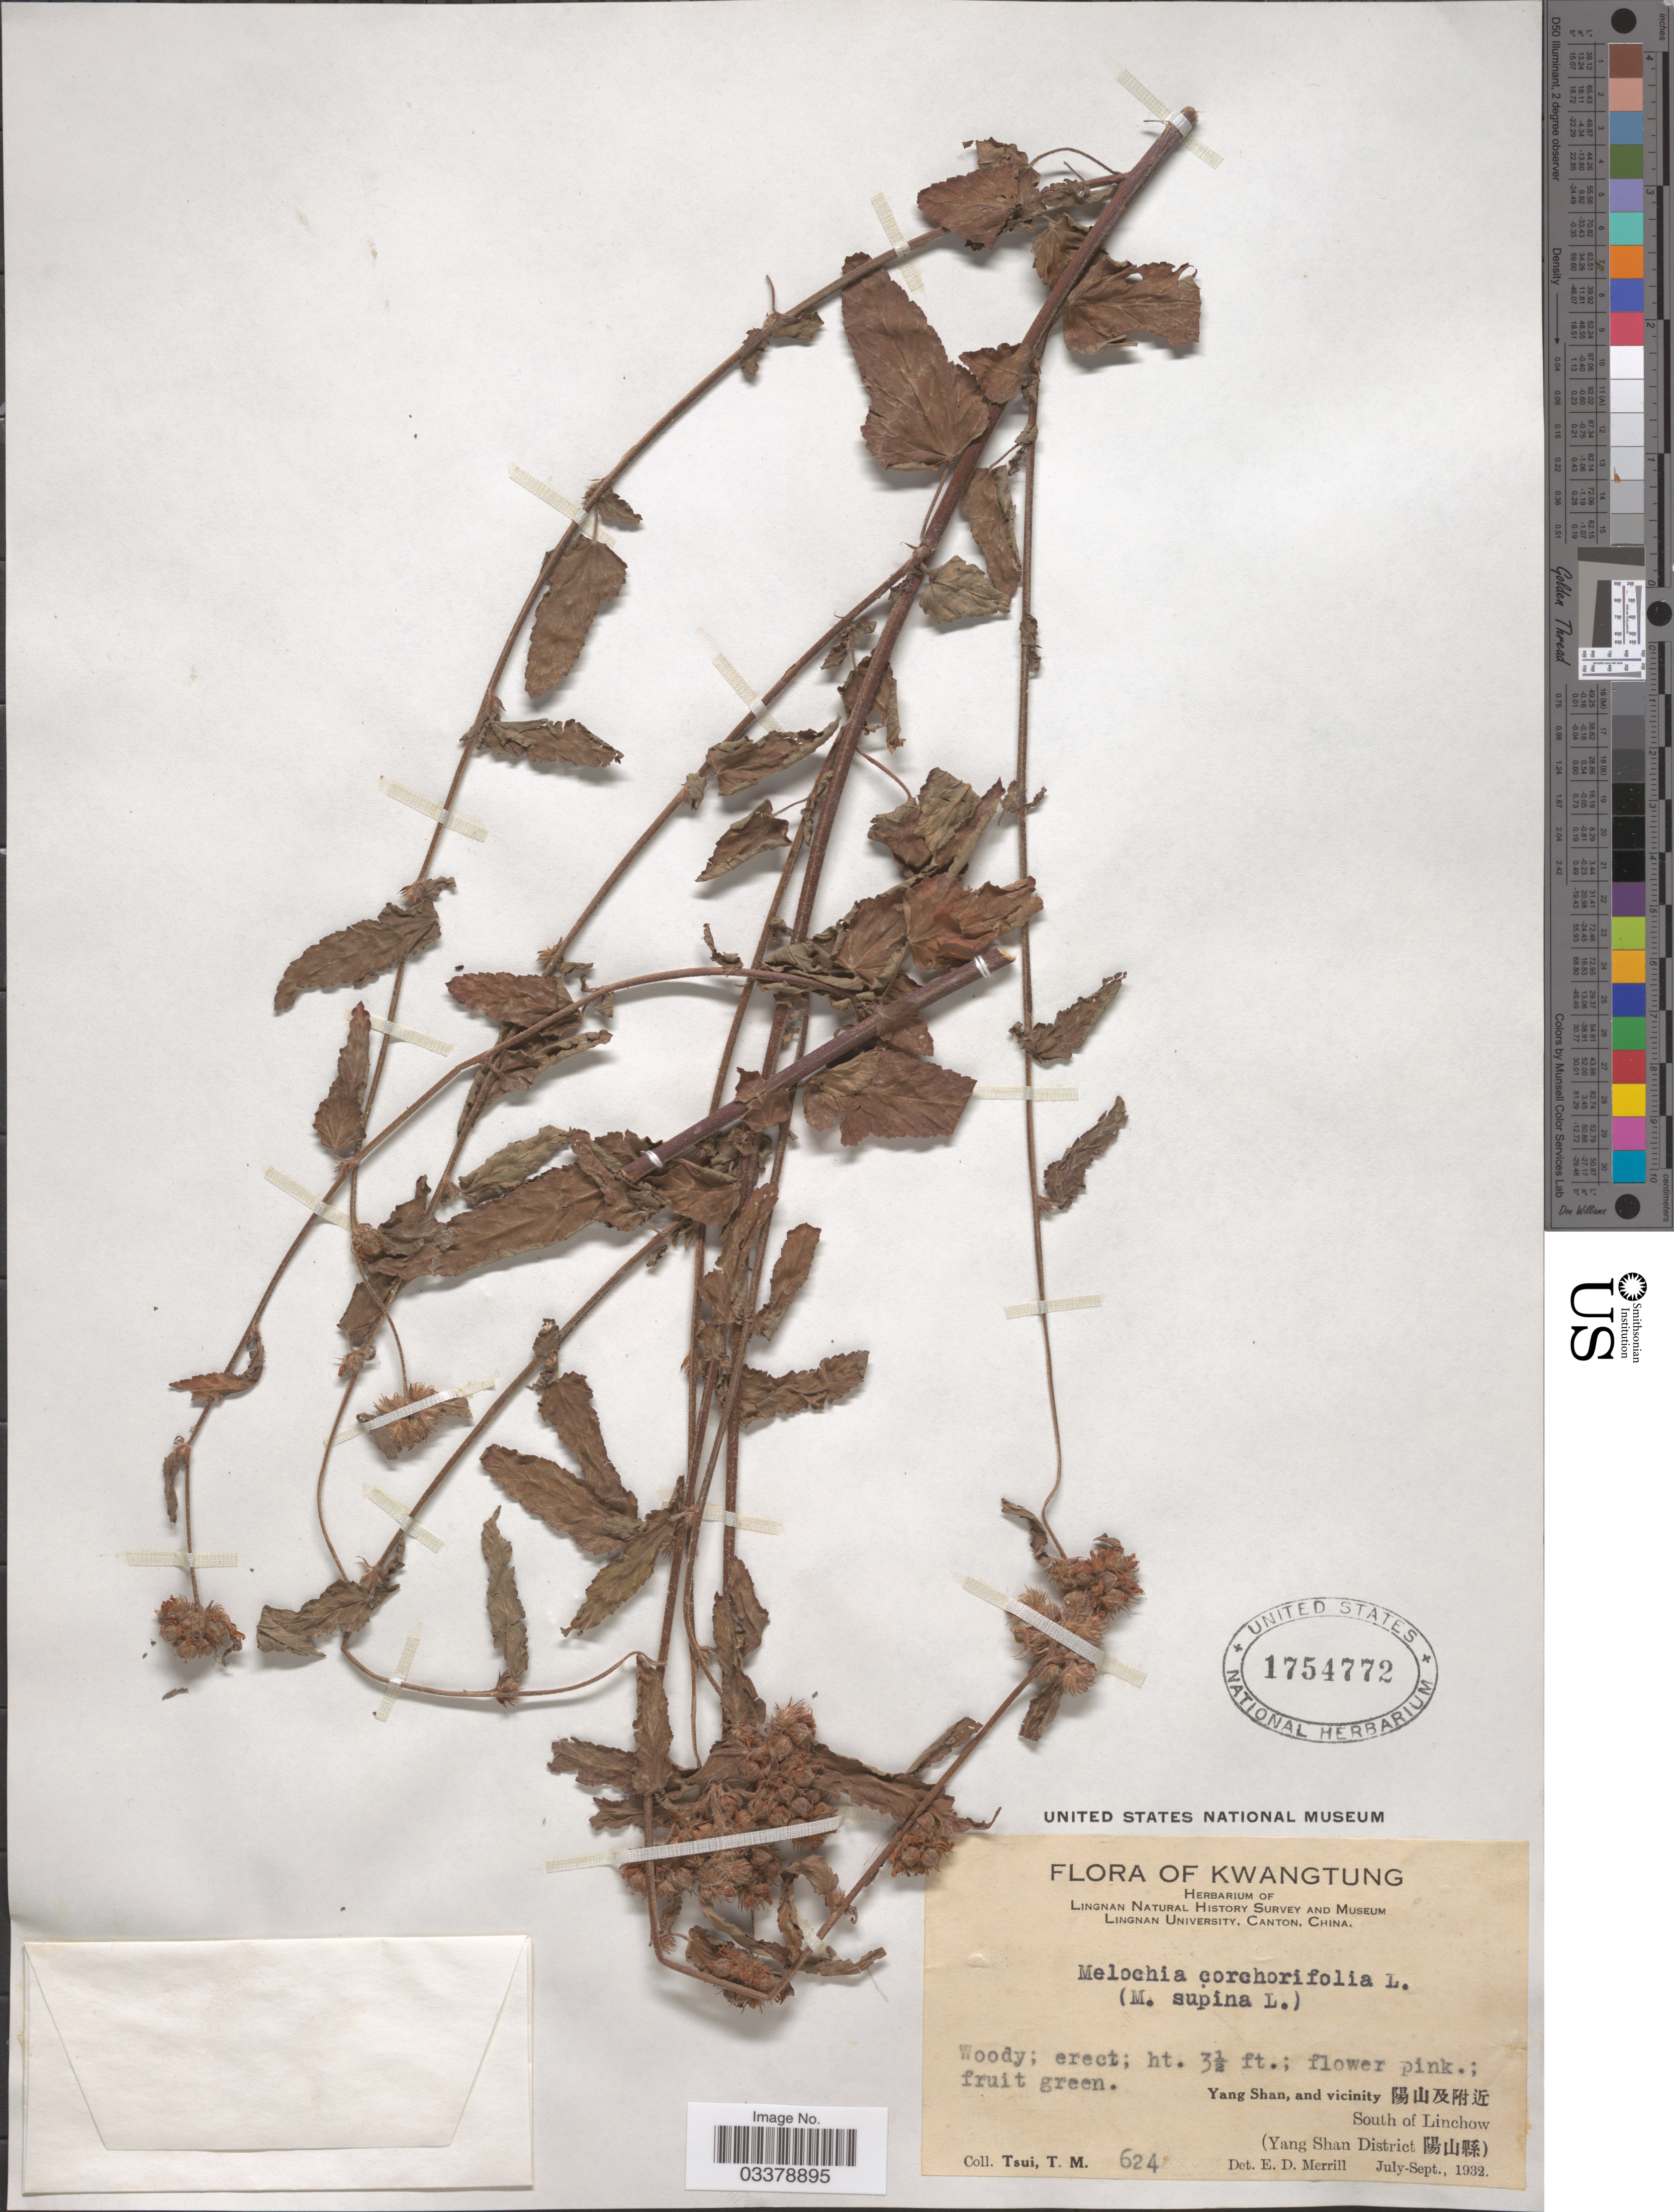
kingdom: Plantae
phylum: Tracheophyta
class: Magnoliopsida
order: Malvales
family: Malvaceae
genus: Melochia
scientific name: Melochia corchorifolia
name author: L.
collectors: T. Tsui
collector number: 624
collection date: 1932-07/1932-09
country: China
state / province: Guangdong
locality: Kwangtung, Yang Shan, and vicinity X, South of Linchow (Yang Shan District X).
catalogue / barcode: US 1754772